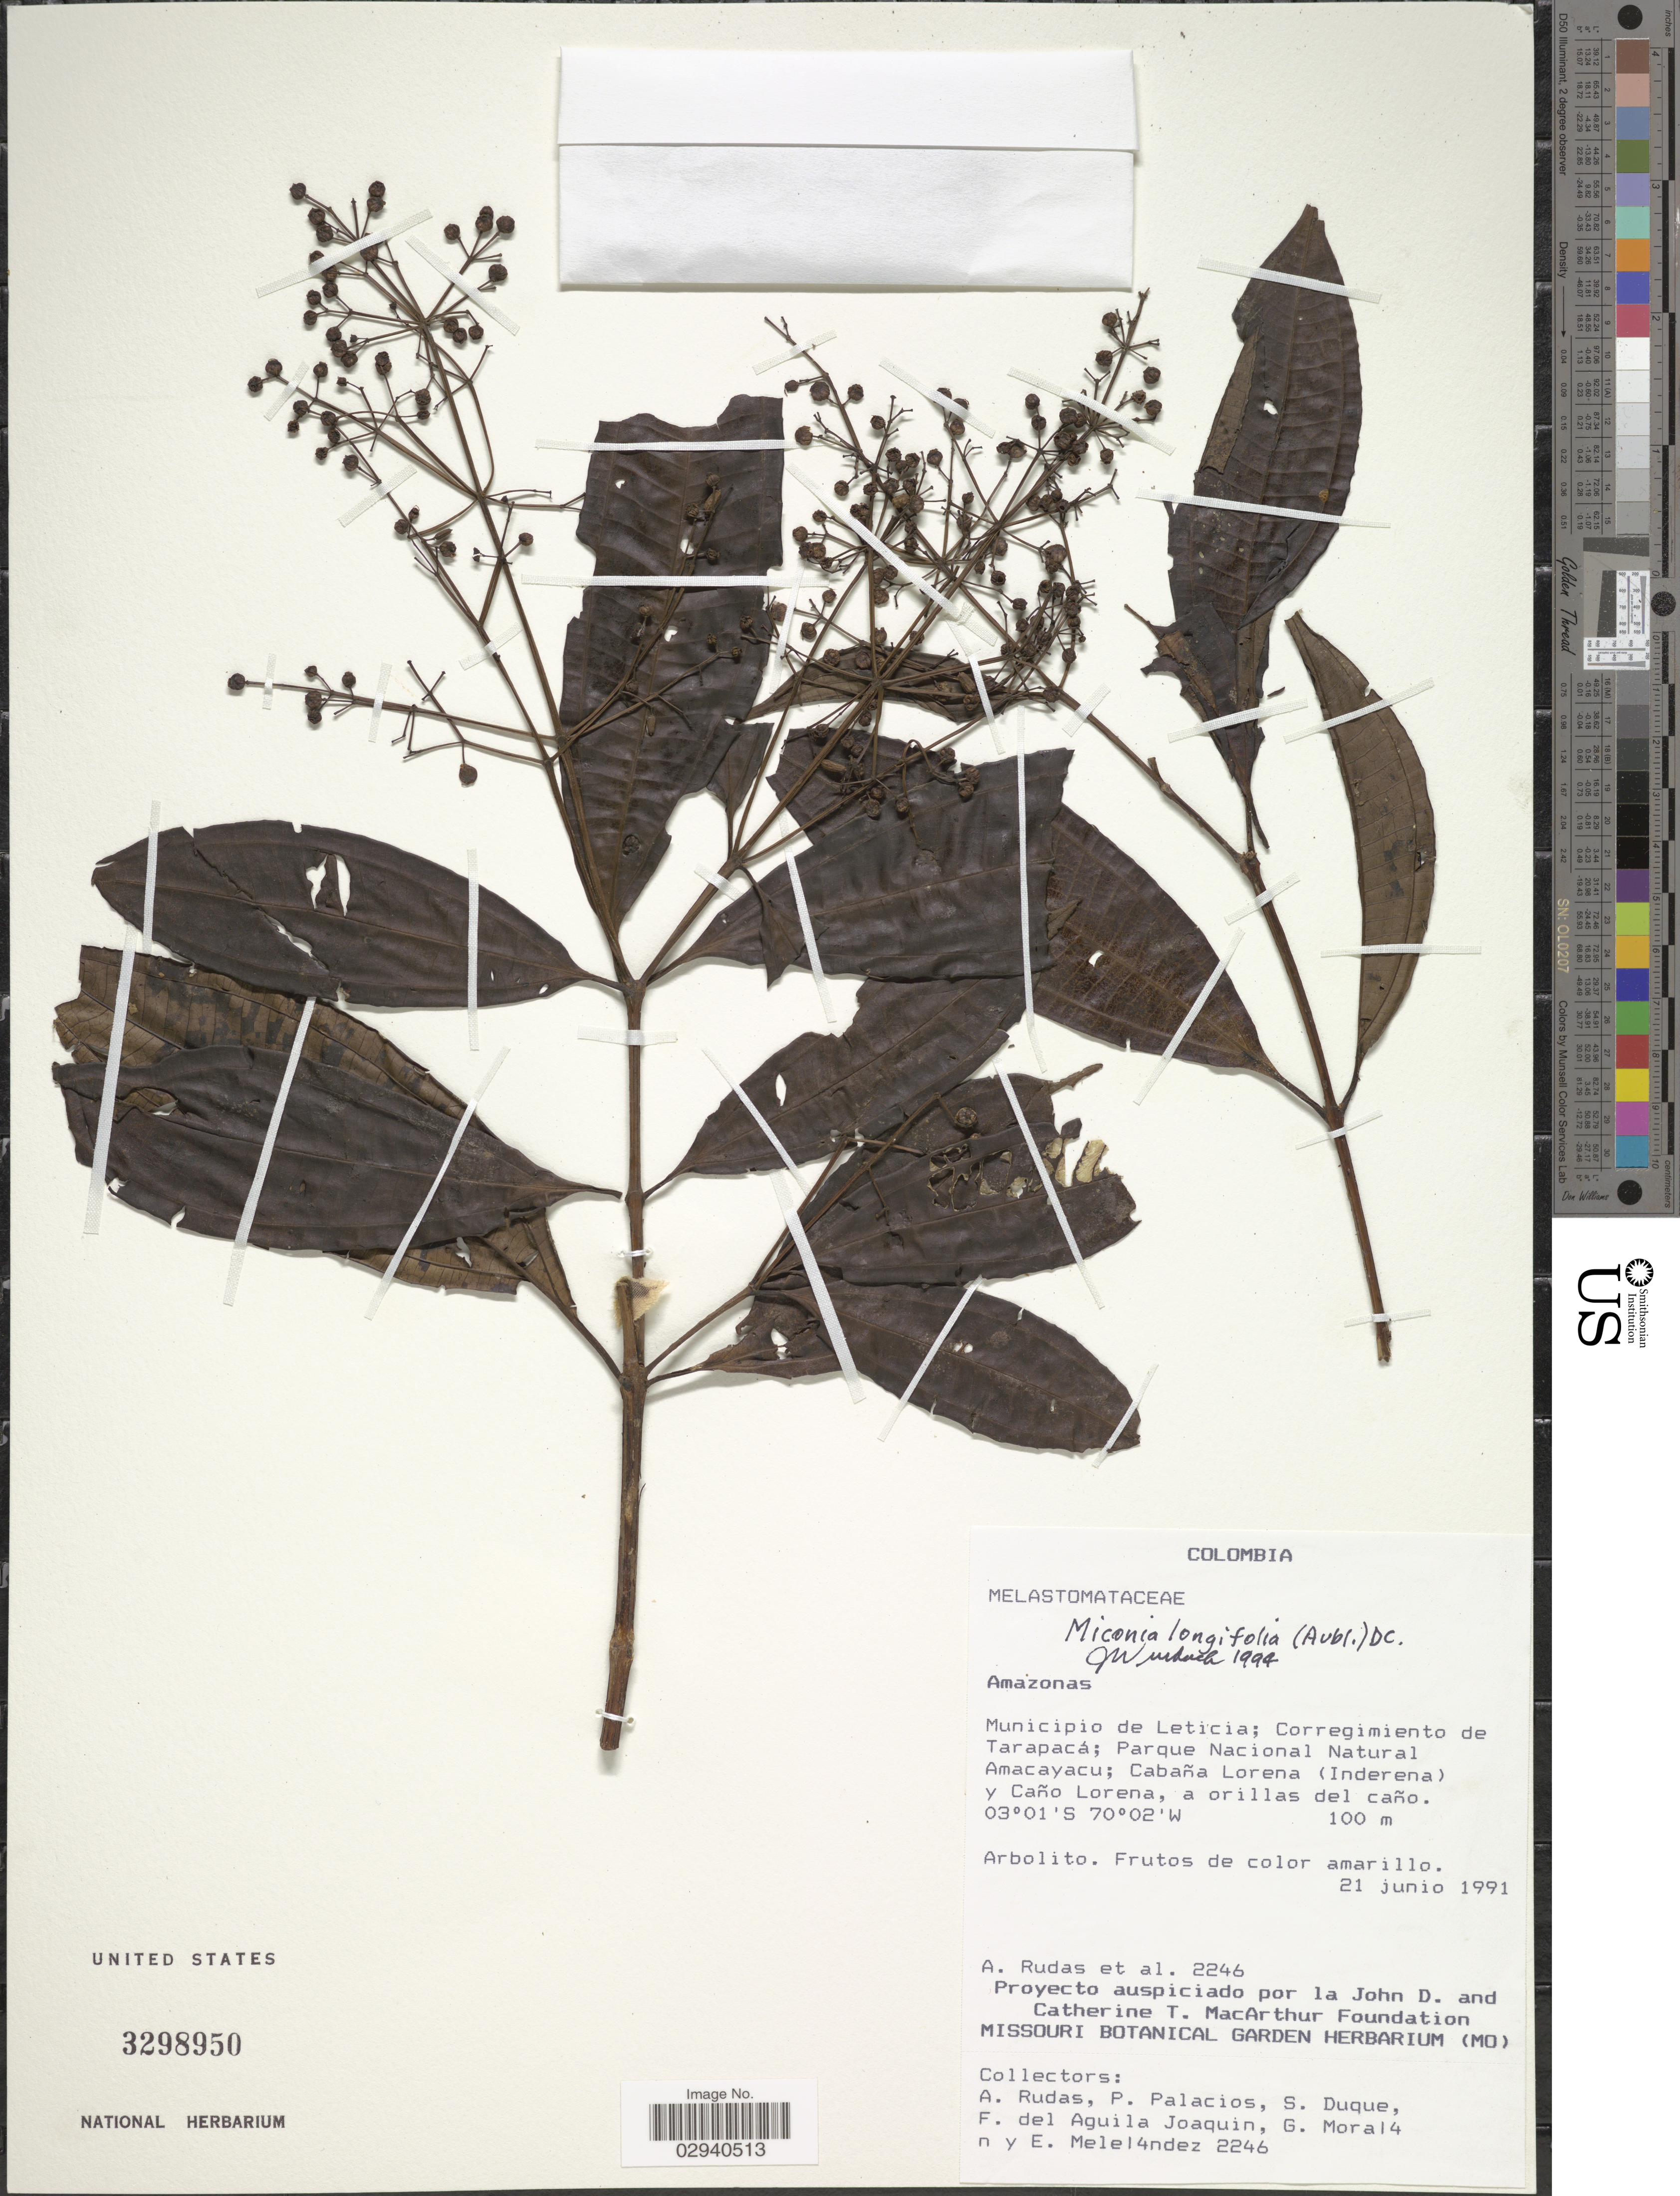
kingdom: Plantae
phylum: Tracheophyta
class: Magnoliopsida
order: Myrtales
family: Melastomataceae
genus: Miconia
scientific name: Miconia longifolia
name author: (Aubl.) DC.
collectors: A. Rudas, P. Palacios, S. Duque, F. Aguila Joaquin & et al.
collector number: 2246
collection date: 1991-06-21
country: Colombia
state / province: Amazônas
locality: Municipio de Leticia; Corregimiento de Tarapacá; Parque Nacional Natural Amacayacu; Cabaña Lorena (Inderena) y Caño Lorena, a orillas del caño.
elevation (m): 100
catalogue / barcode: US 3298950